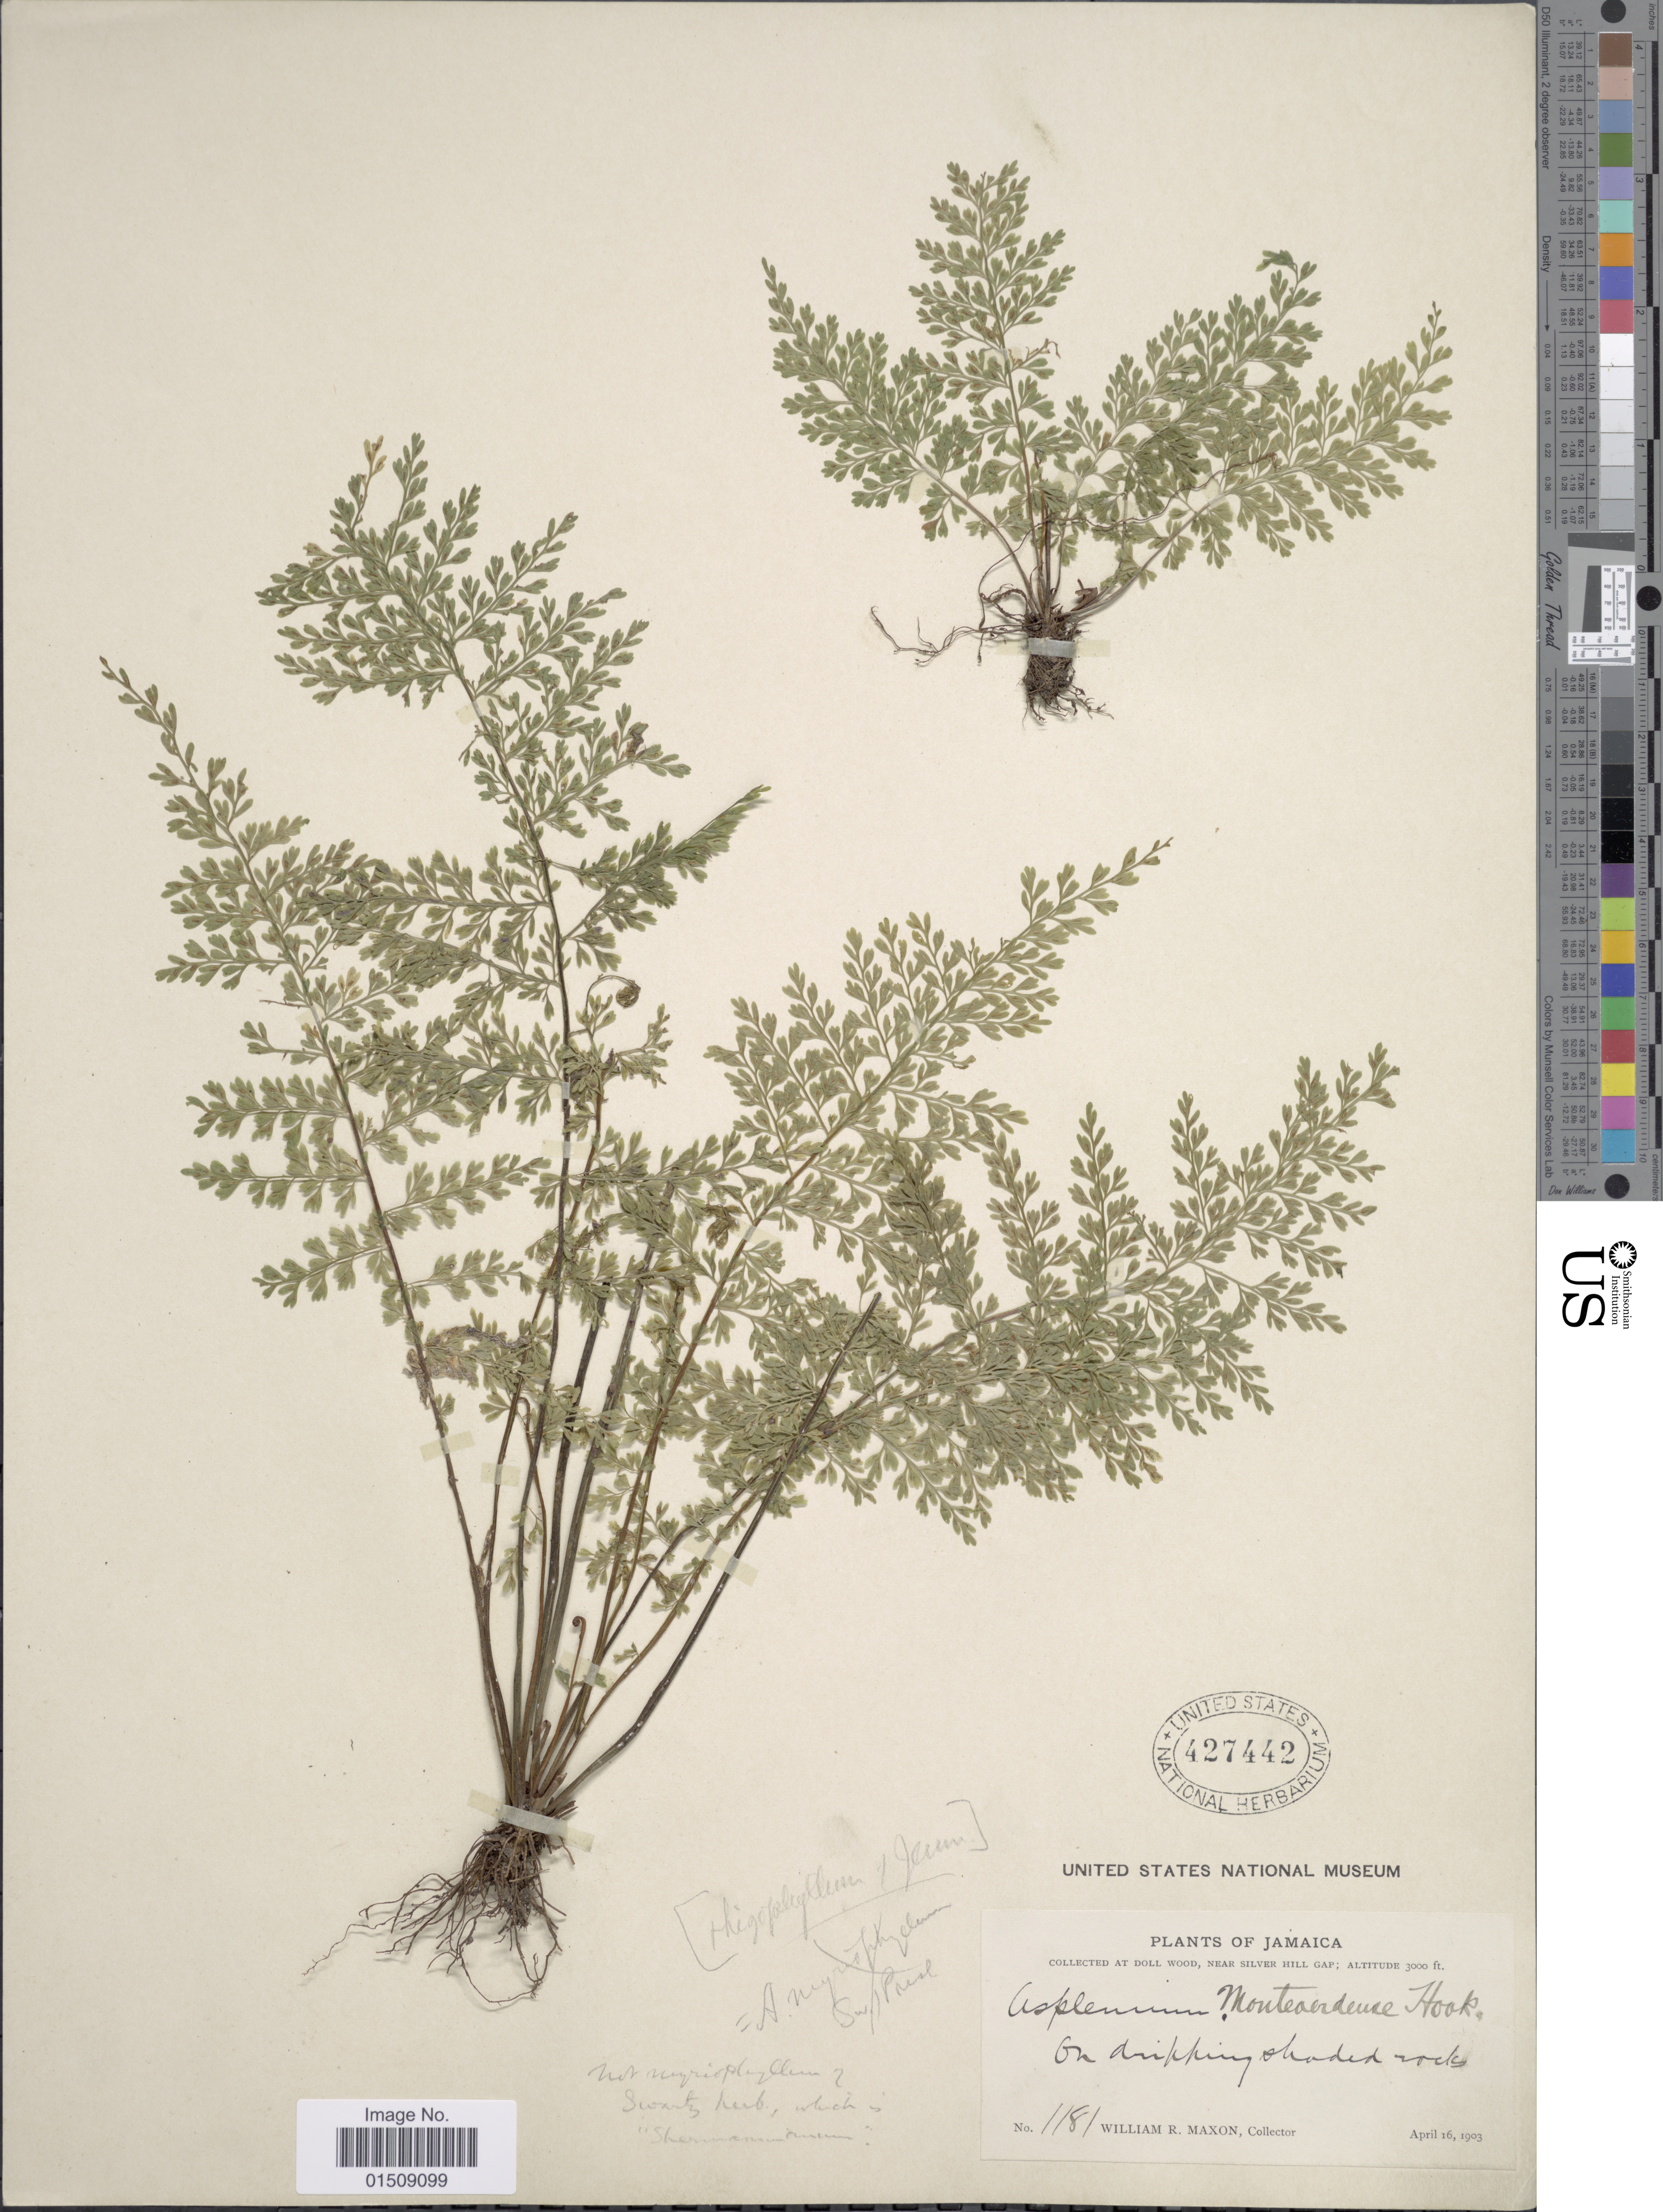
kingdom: Plantae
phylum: Tracheophyta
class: Polypodiopsida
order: Polypodiales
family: Aspleniaceae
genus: Asplenium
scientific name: Asplenium myriophyllum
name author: (Sw.) C. Presl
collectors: W. R. Maxon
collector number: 1181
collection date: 1903-04-16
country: Jamaica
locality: Doll Wood, near Silver Hill Gap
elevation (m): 914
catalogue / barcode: US 427442